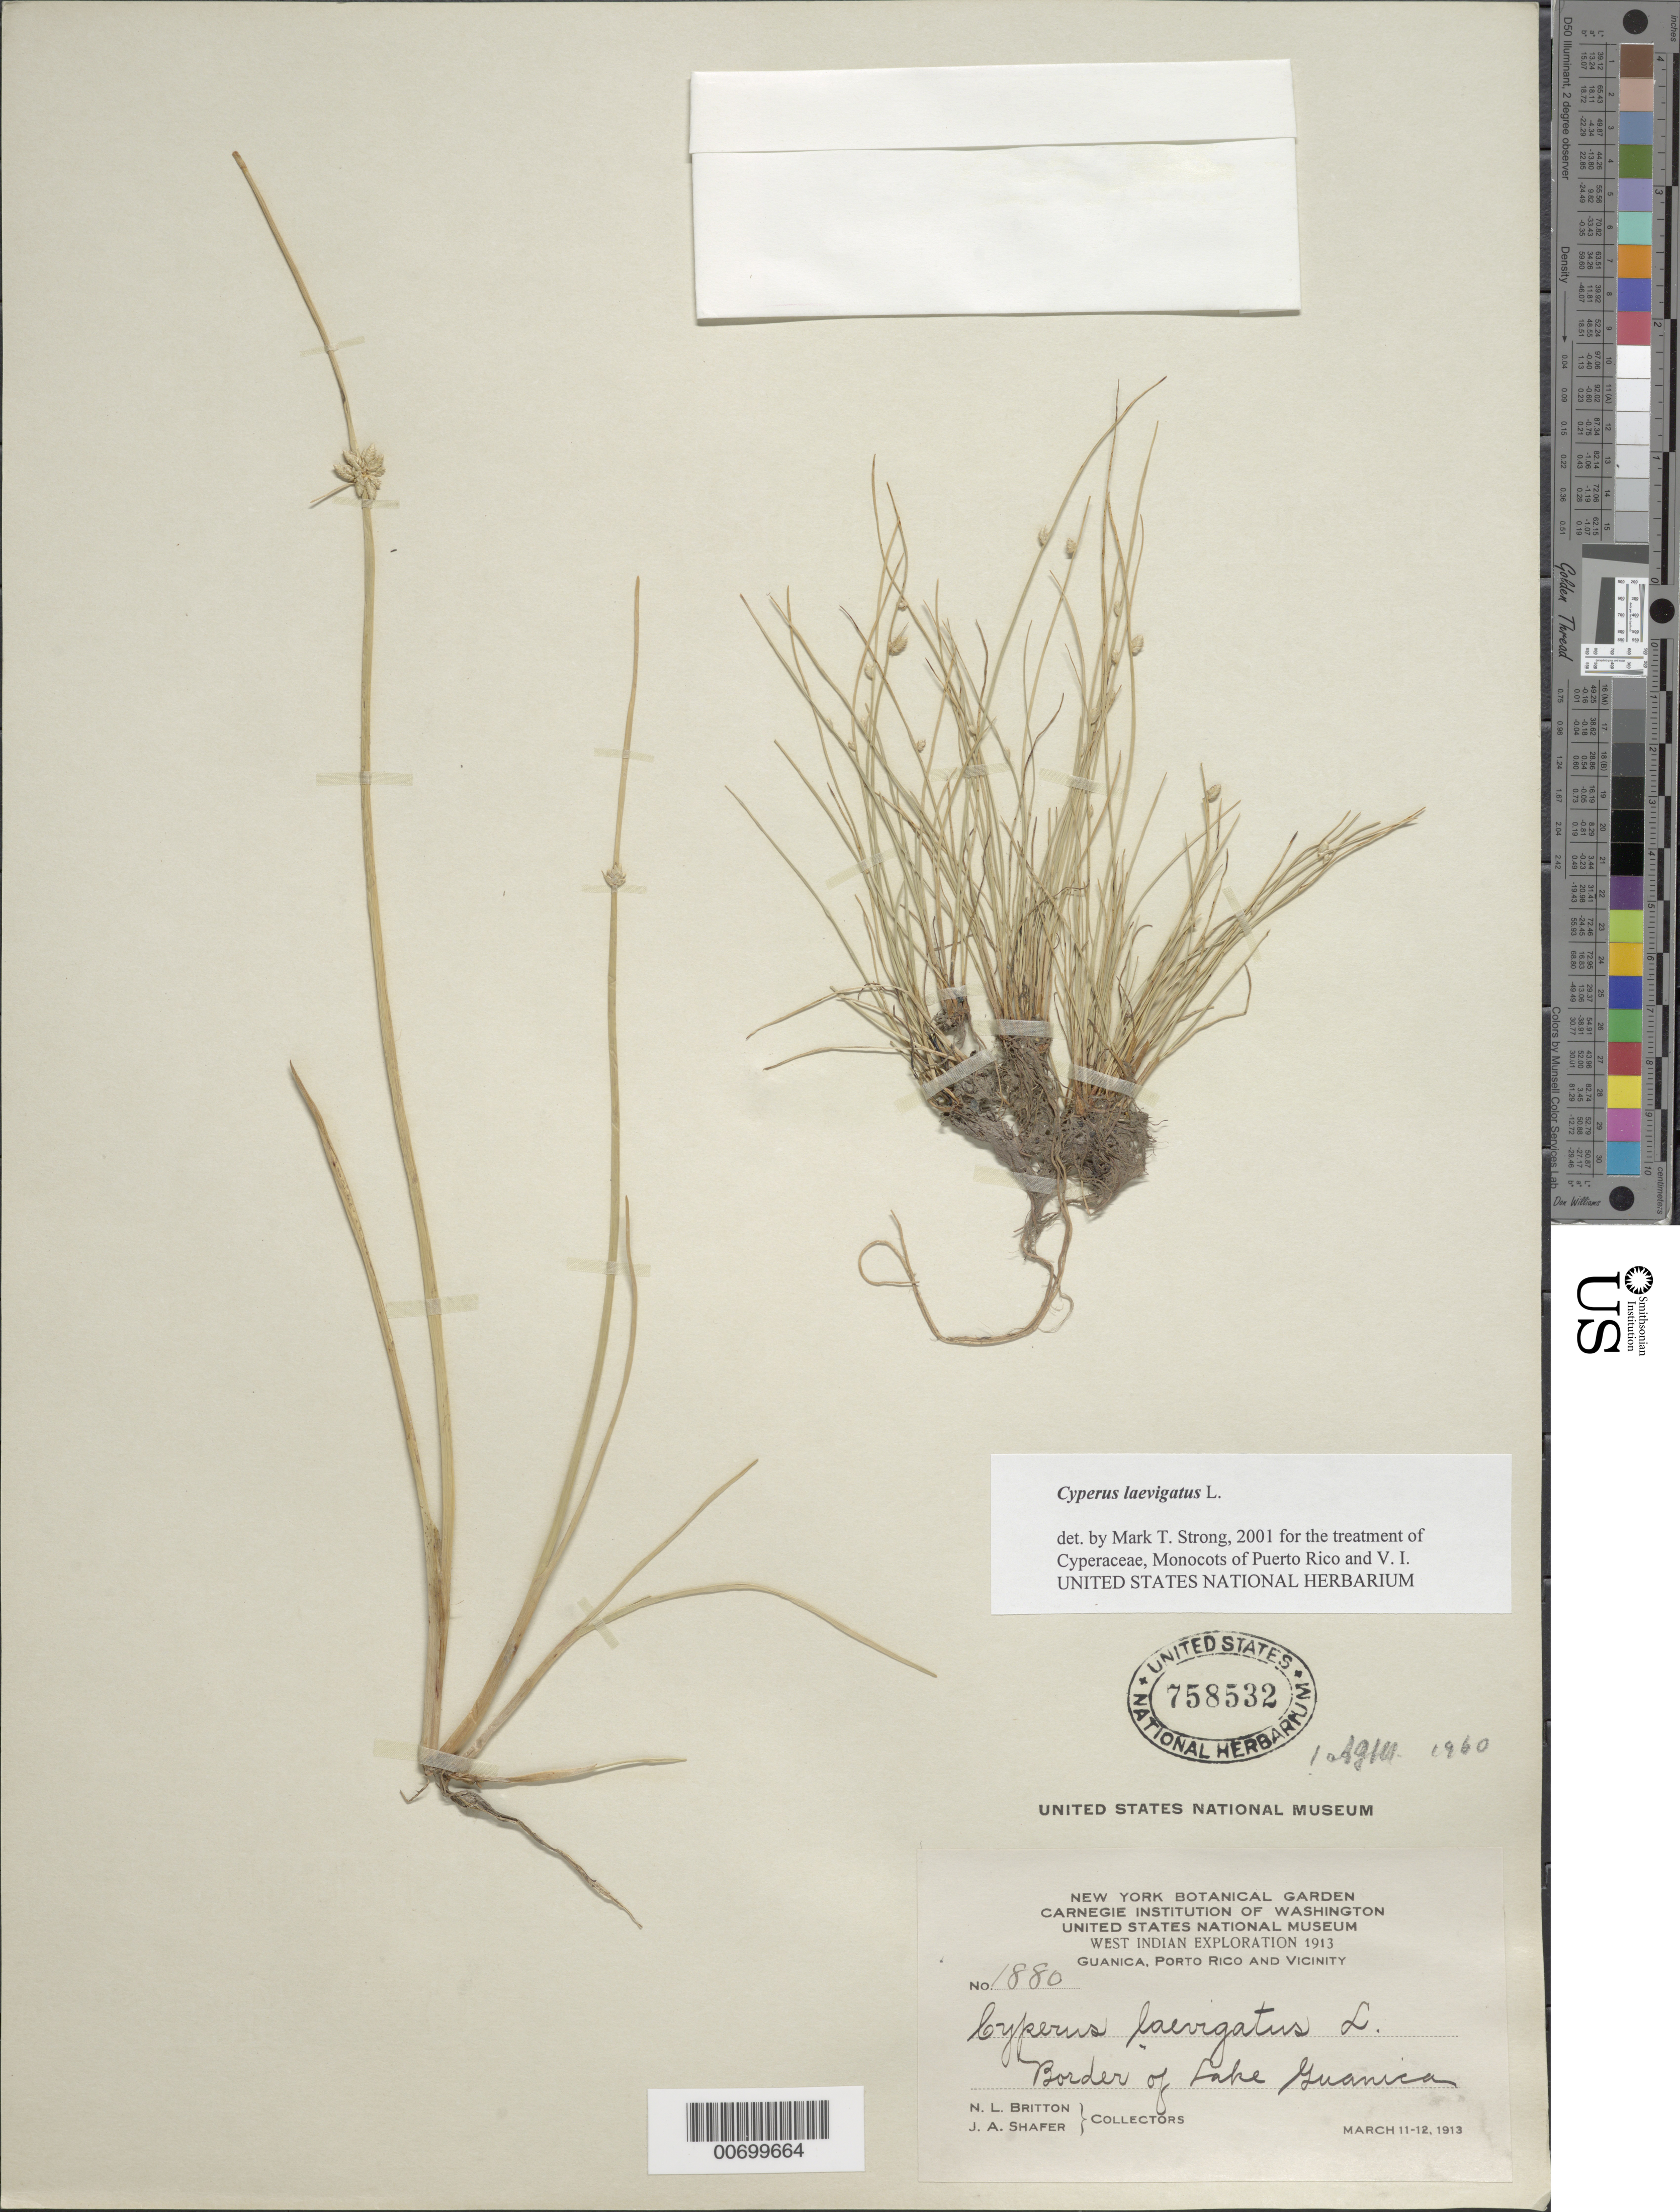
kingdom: Plantae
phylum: Tracheophyta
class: Liliopsida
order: Poales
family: Cyperaceae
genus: Cyperus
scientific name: Cyperus laevigatus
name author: L.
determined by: Strong, M. T., (US), Smithsonian Institution - National Museum of Natural History (UNITED STATES)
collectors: N. Britton & J. A. Shafer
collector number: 1880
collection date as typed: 11 Mar 1913 to 12 Mar 1913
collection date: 1913-03-11/1913-03-12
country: Puerto Rico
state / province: Guánica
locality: Guanica, border of Lake Guanica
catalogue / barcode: US 758532